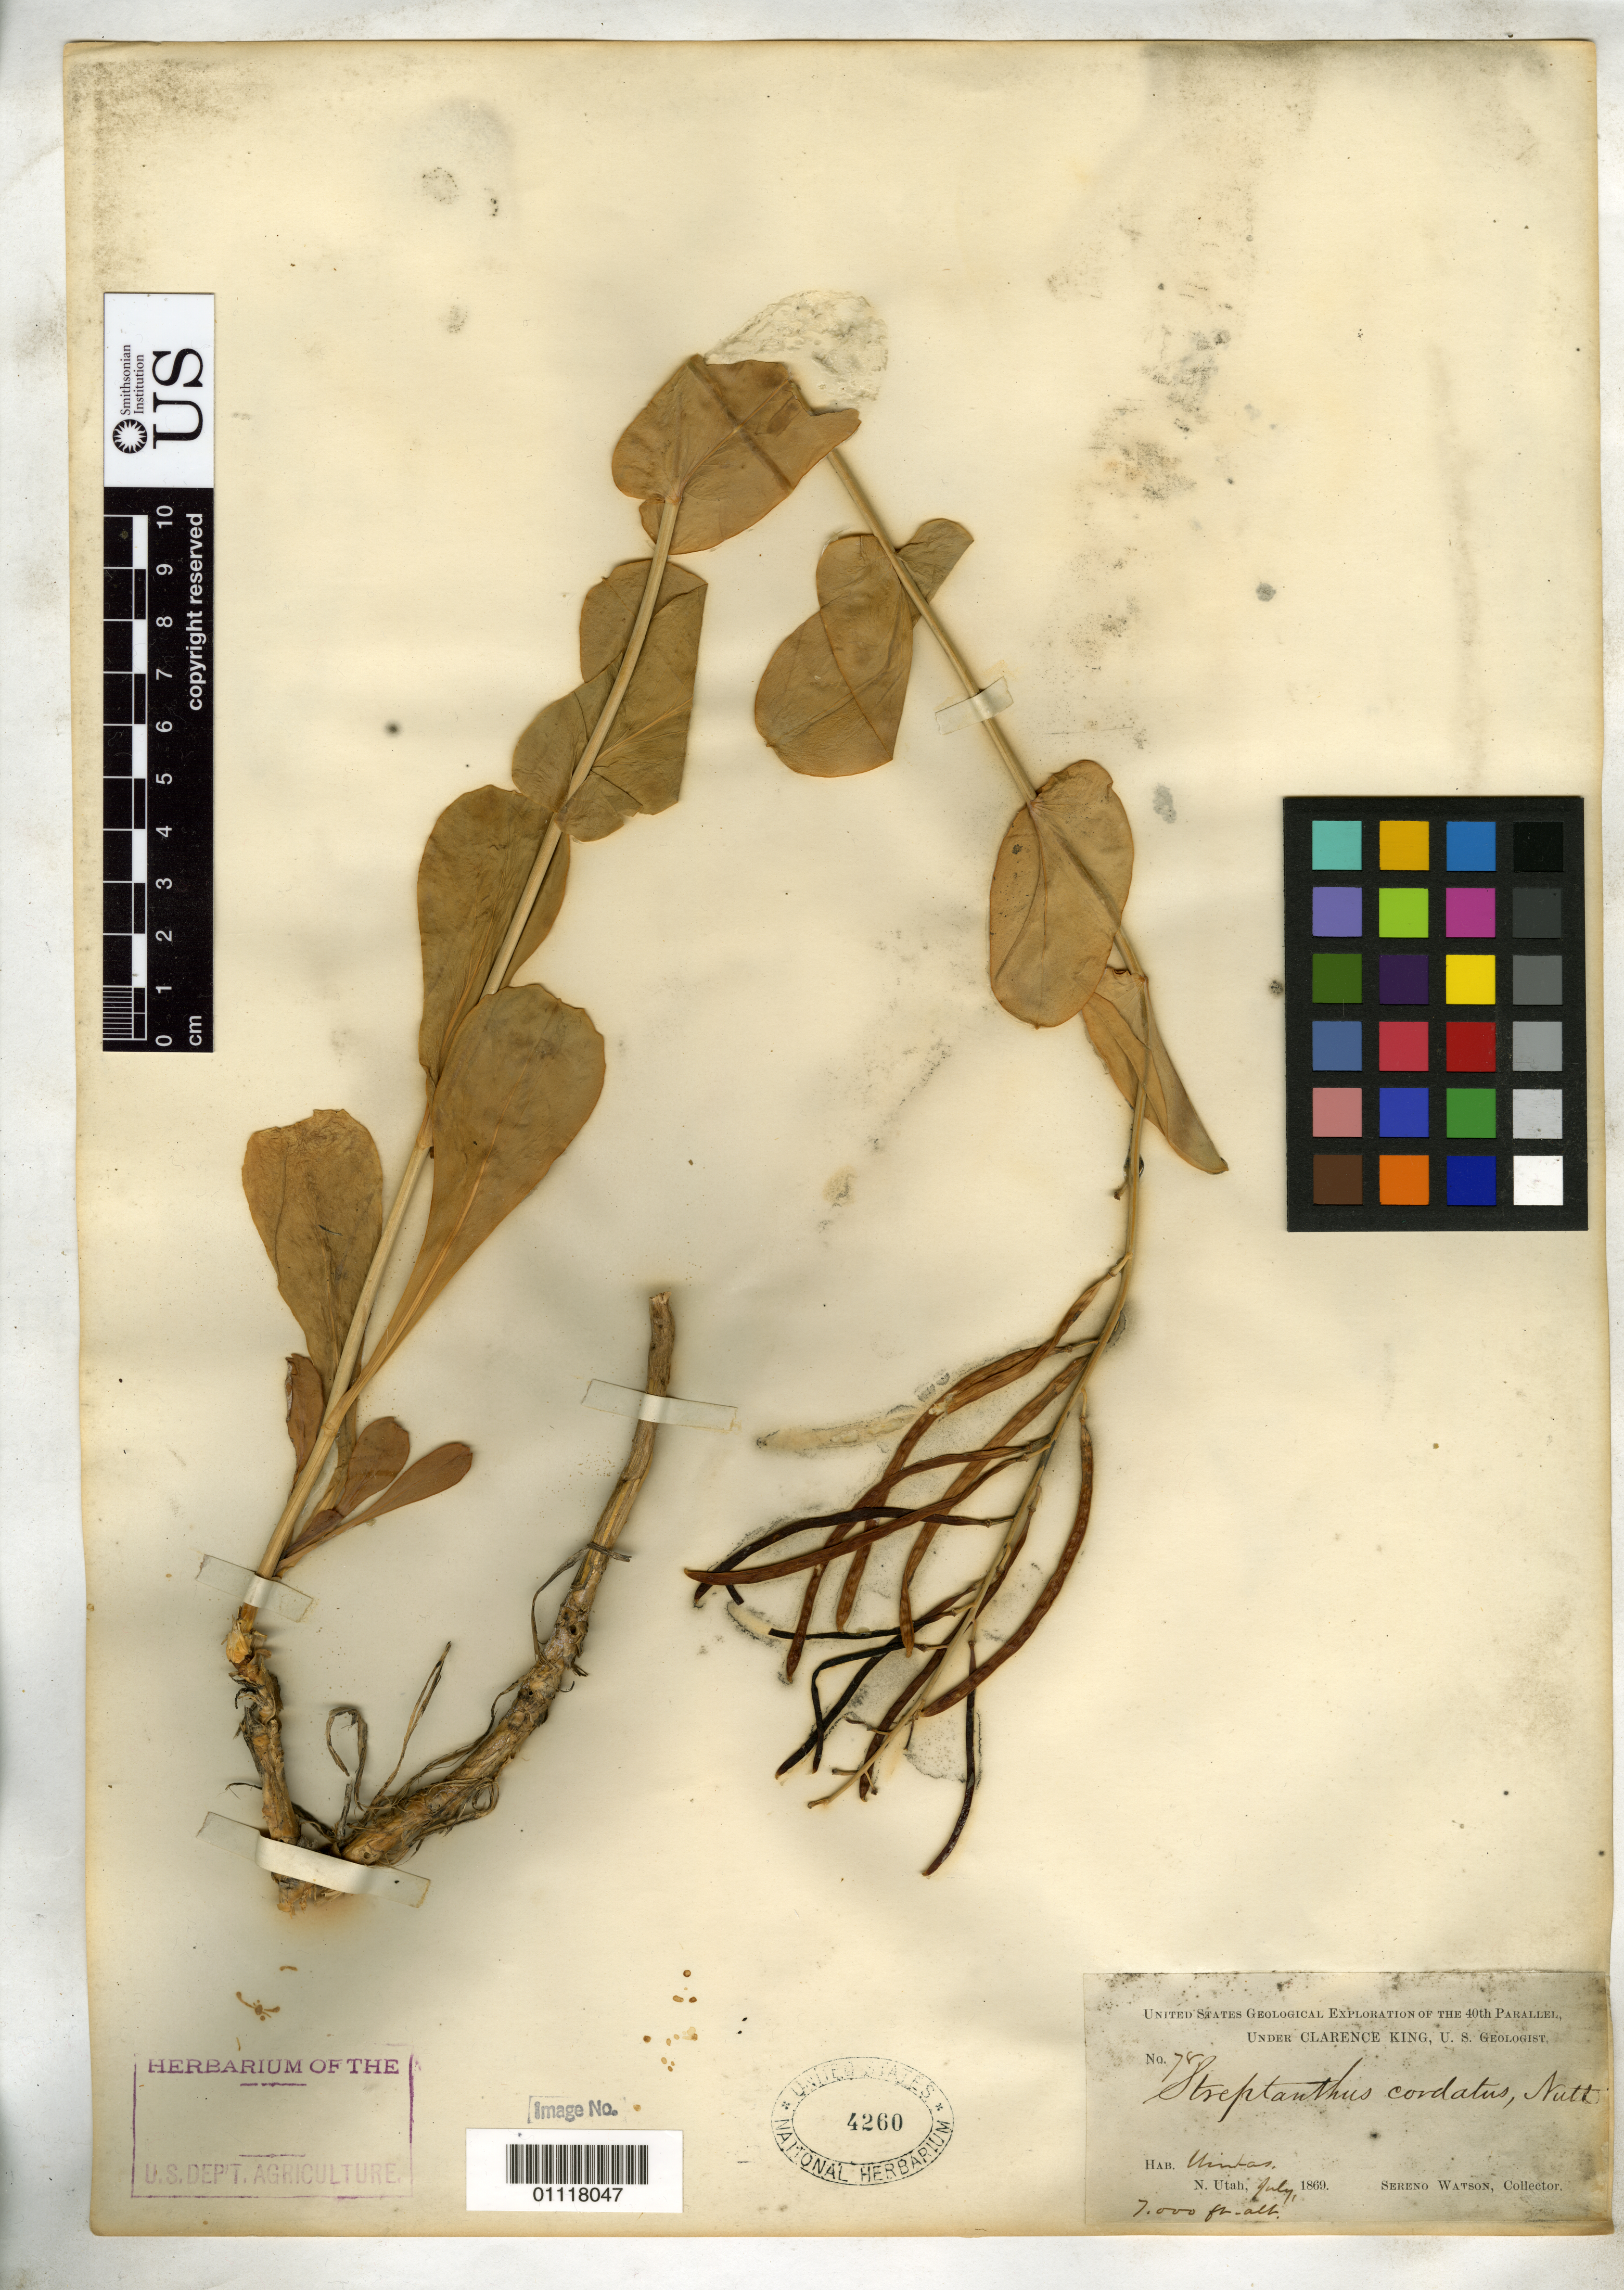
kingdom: Plantae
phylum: Tracheophyta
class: Magnoliopsida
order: Brassicales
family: Brassicaceae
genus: Streptanthus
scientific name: Streptanthus cordatus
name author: Nutt. ex Torr. & A. Gray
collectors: S. Watson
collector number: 78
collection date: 1869-07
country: United States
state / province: Utah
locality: Uintas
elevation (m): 2134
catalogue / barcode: US 4260